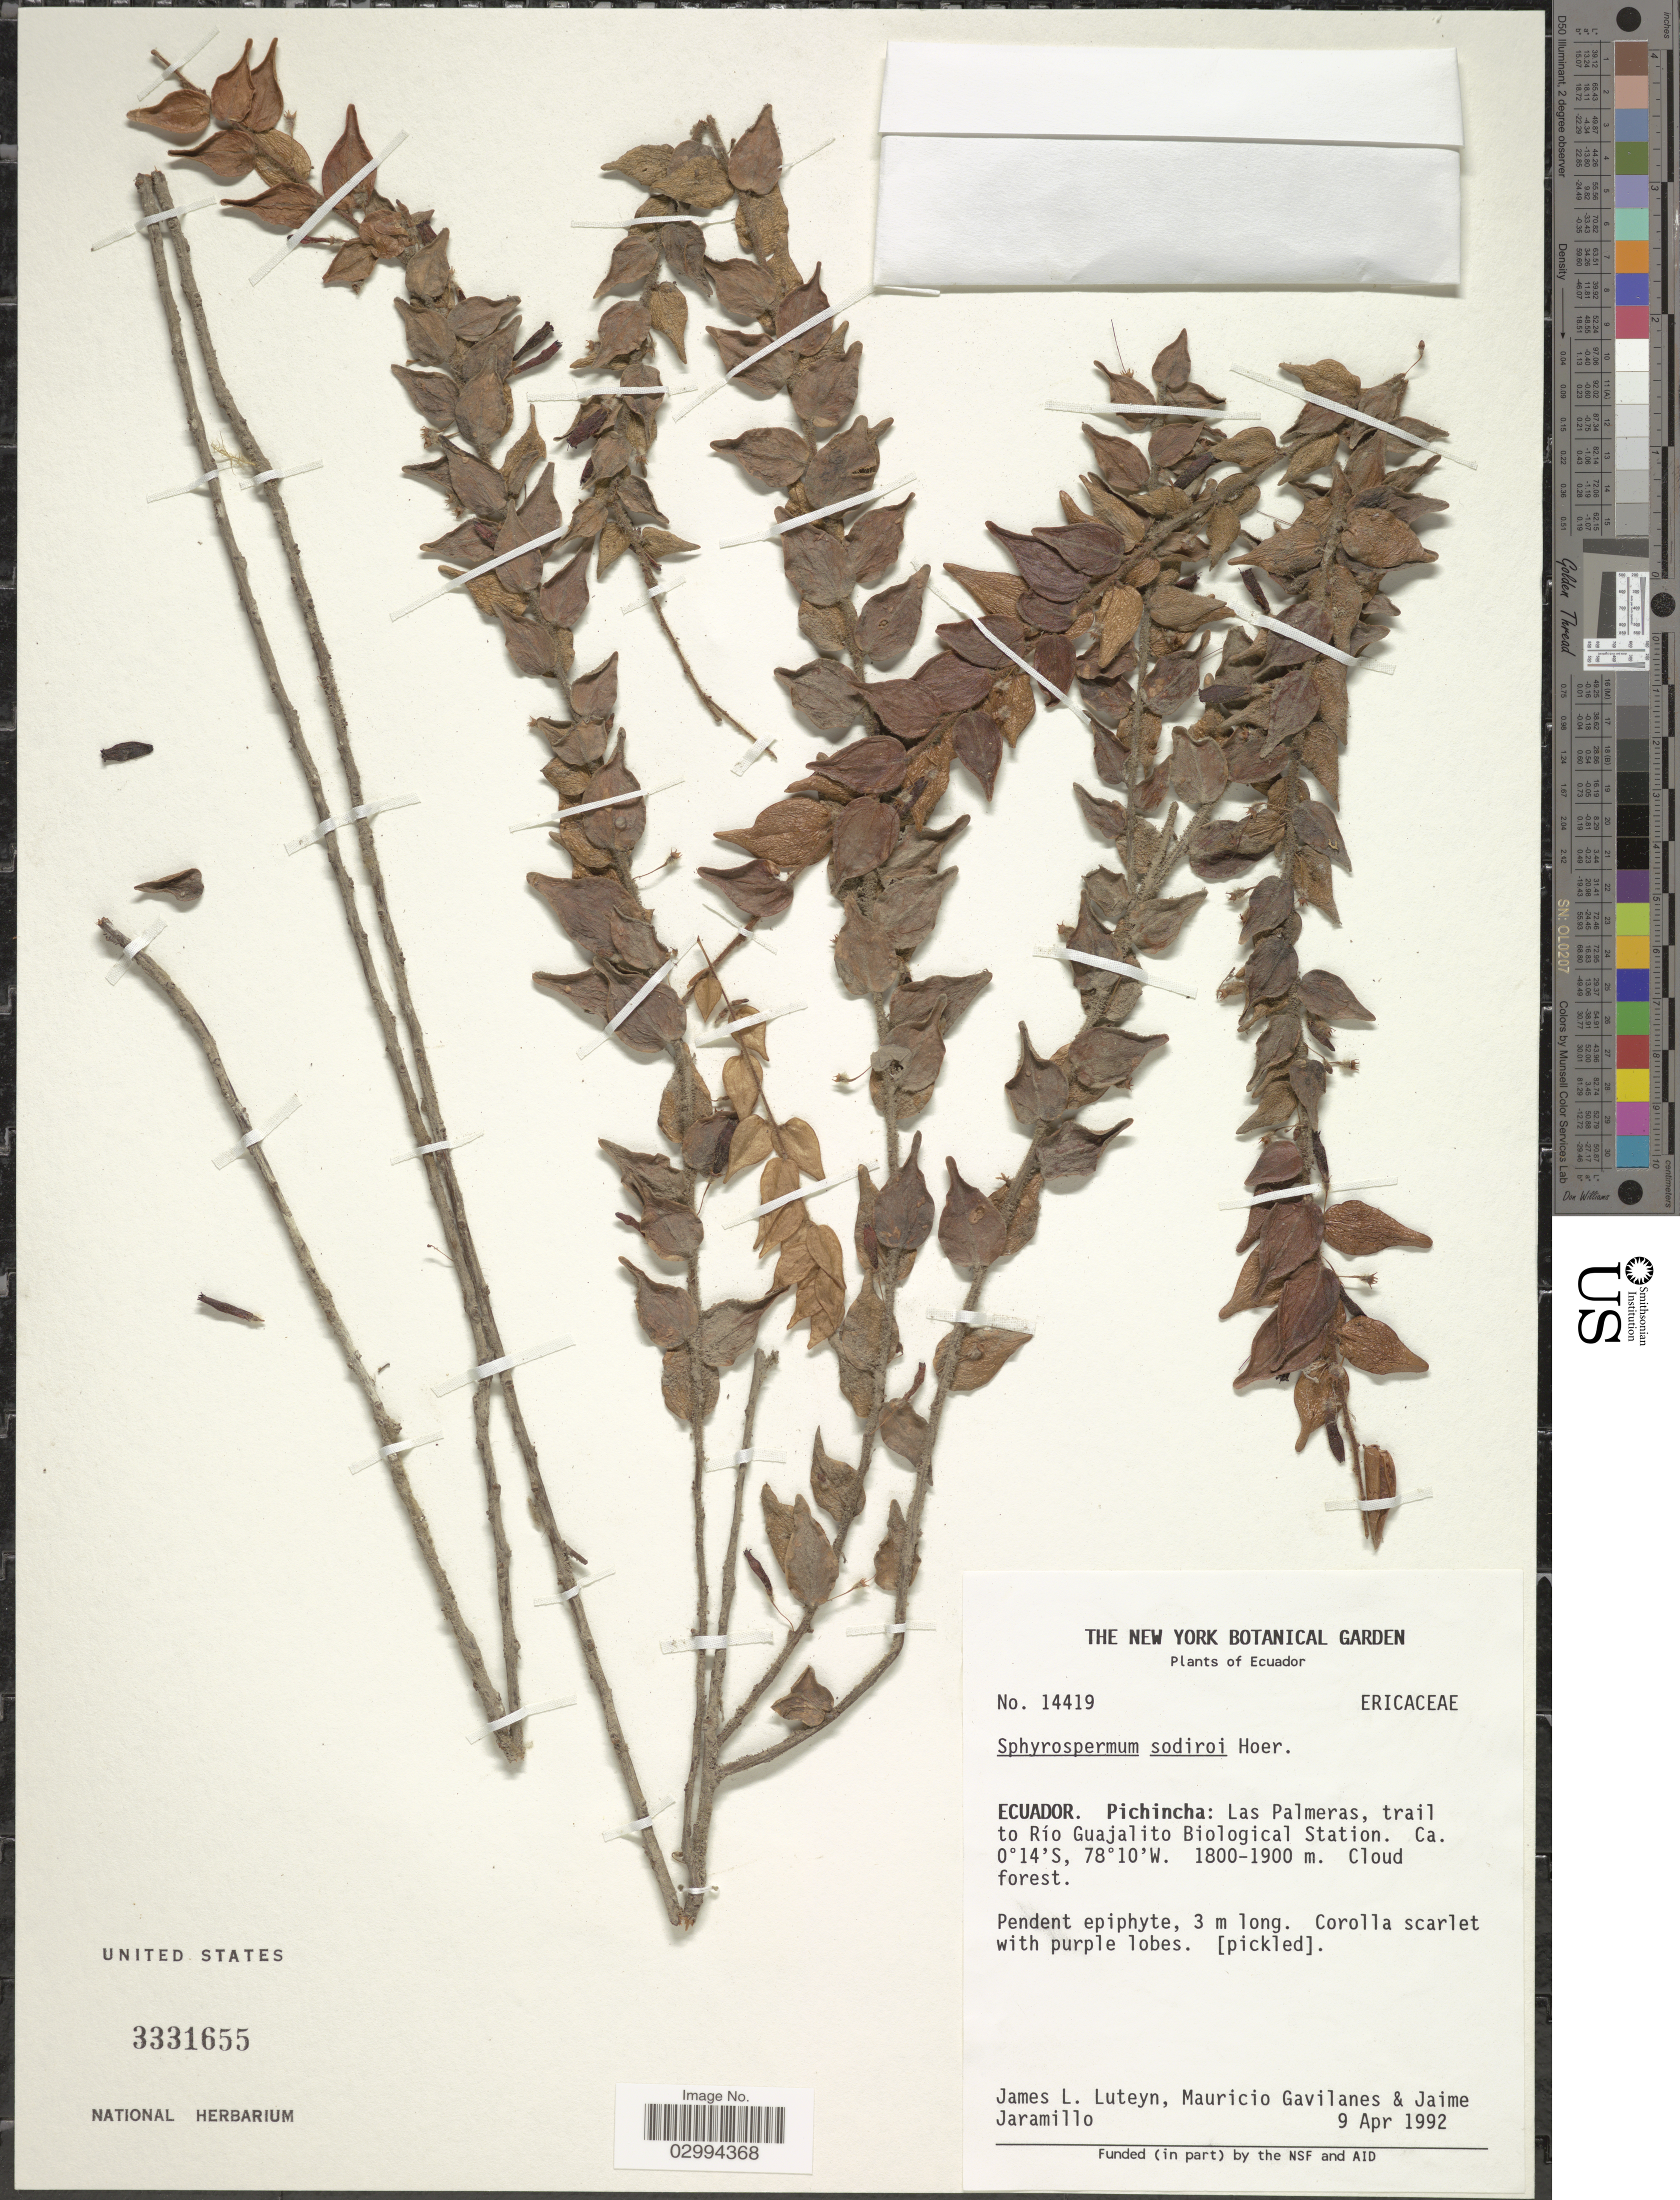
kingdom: Plantae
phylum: Tracheophyta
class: Magnoliopsida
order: Ericales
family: Ericaceae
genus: Sphyrospermum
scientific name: Sphyrospermum sodiroi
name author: (Hoerold) A.C. Sm.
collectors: J. L. Luteyn, M. Gavilanes & J. Jaramillo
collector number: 14419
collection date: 1992-04-09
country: Ecuador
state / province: Pichincha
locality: Las Palmeras, trail to Río Guajalito Biological Station.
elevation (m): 1800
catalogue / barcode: US 3331655